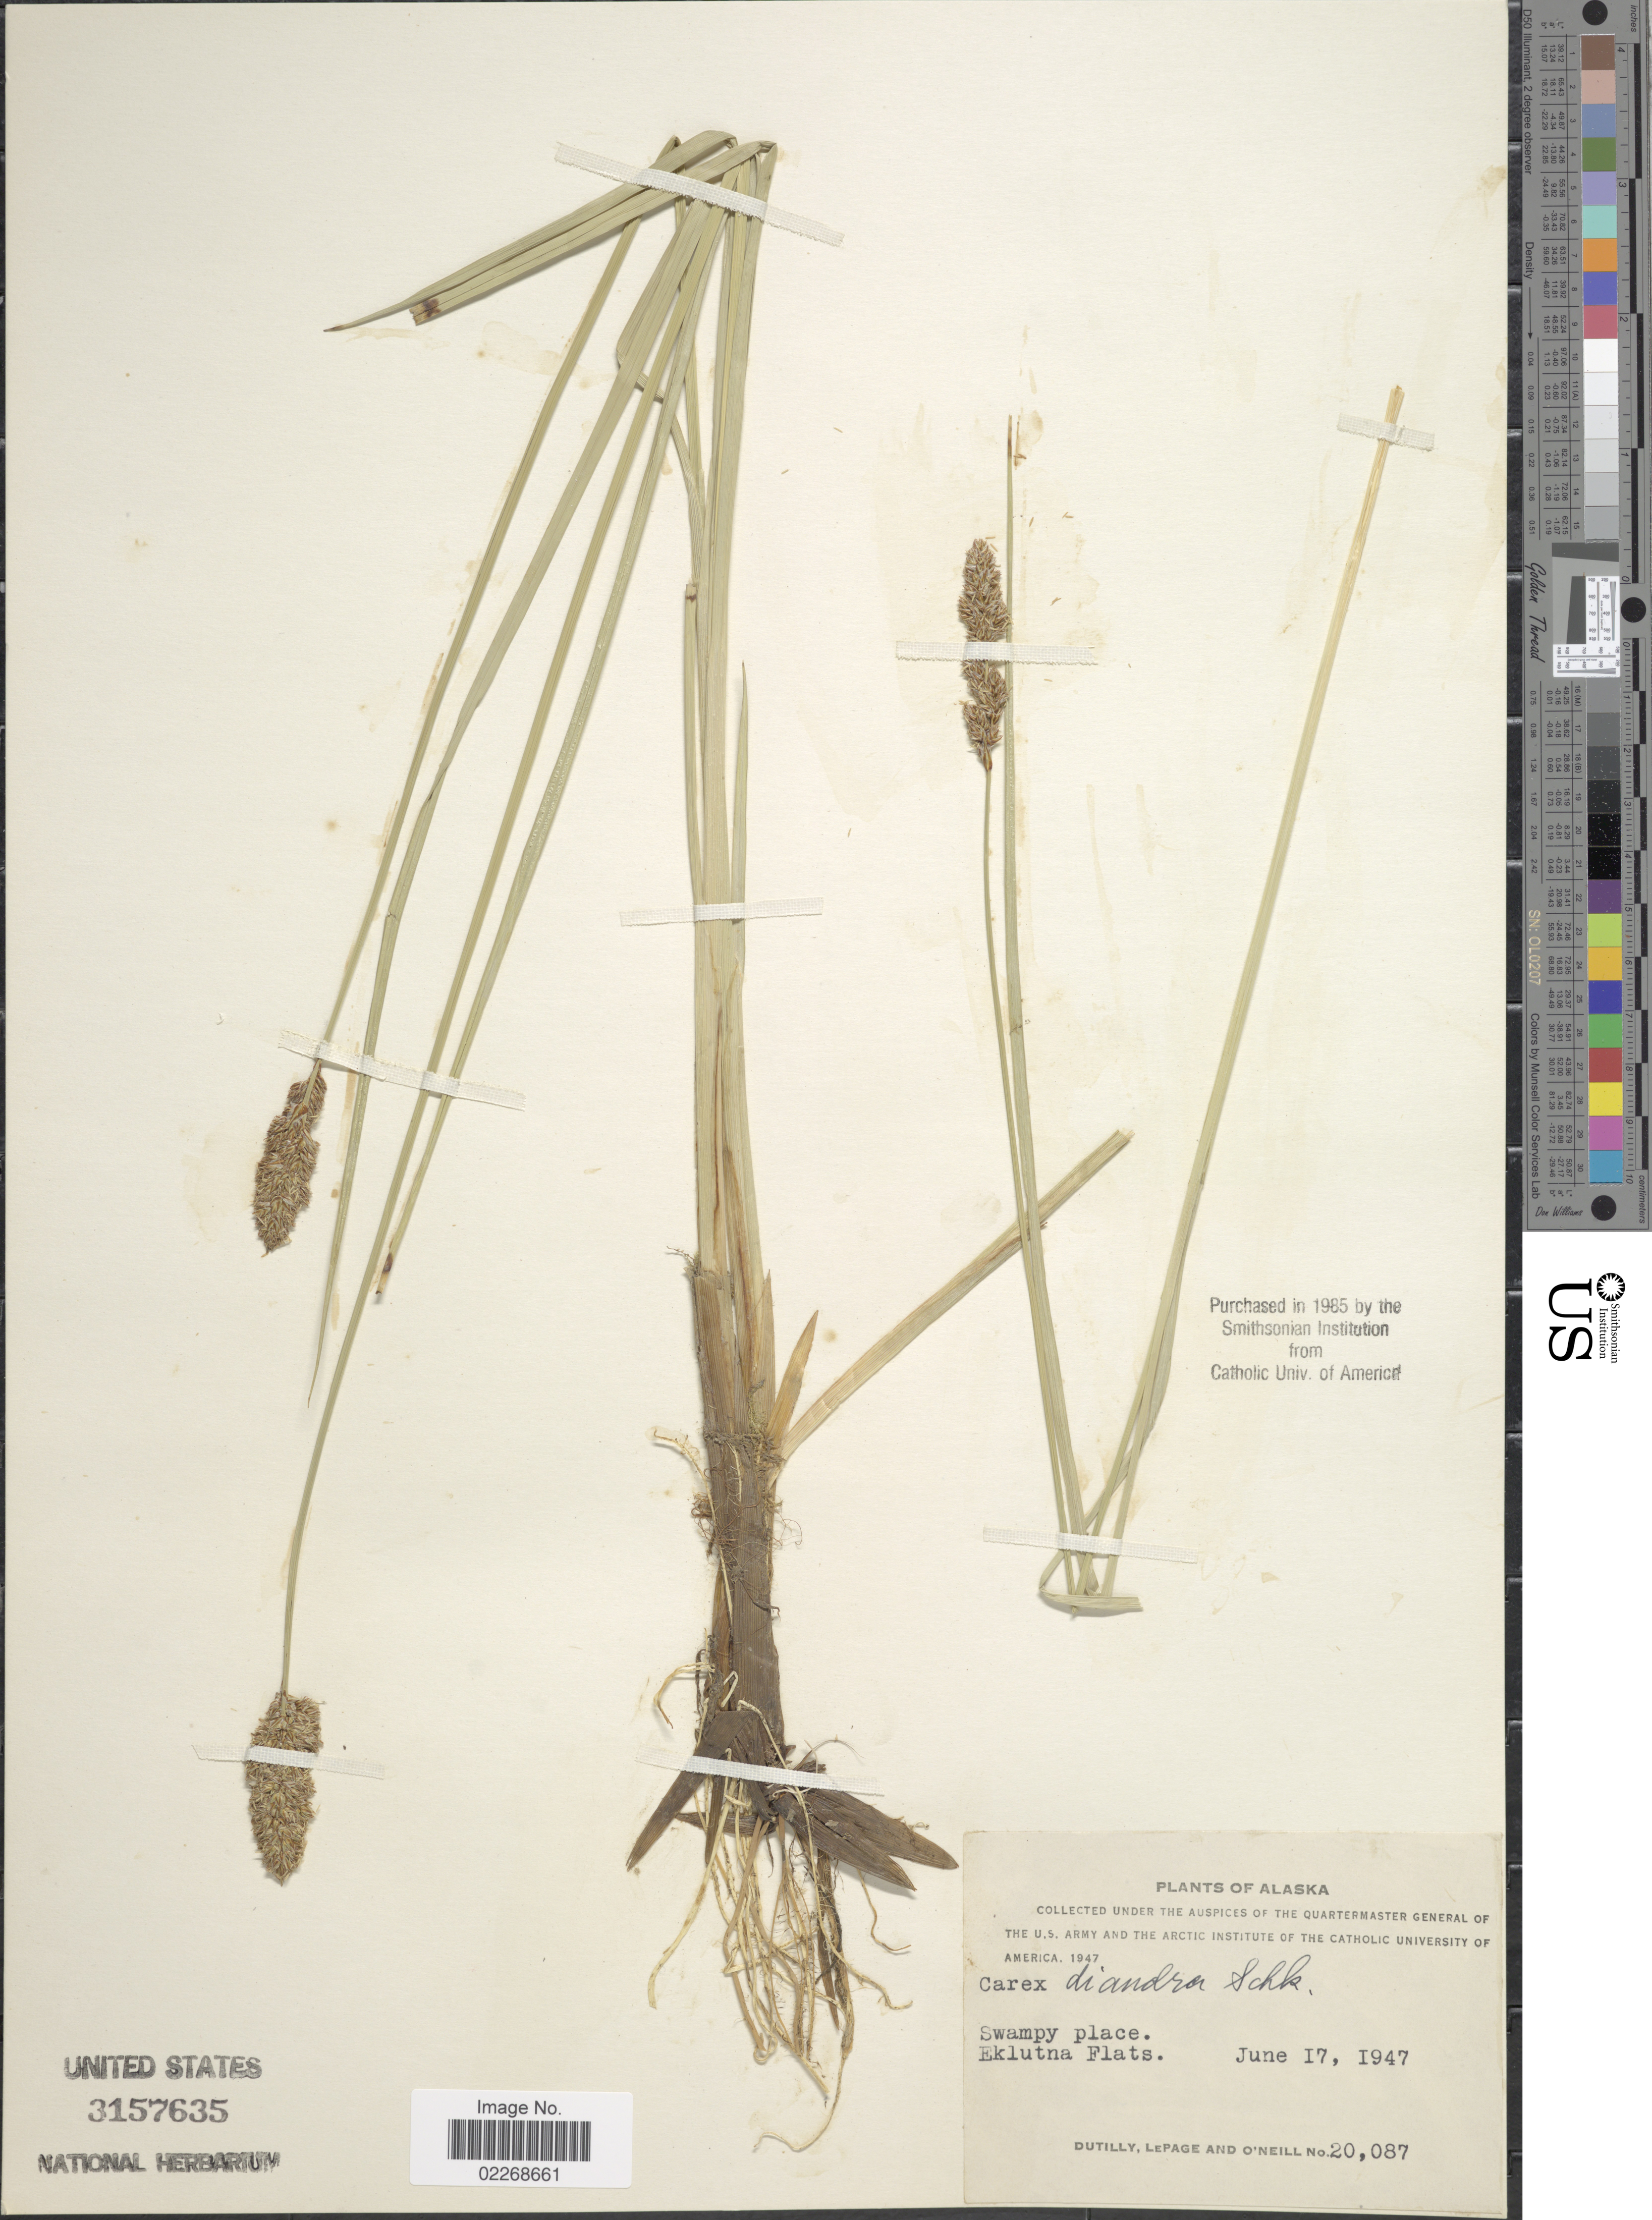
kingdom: Plantae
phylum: Tracheophyta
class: Liliopsida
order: Poales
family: Cyperaceae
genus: Carex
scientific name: Carex diandra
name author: Schrank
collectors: -. Dutilly, -. LePage & -. O'Neill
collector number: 20087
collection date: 1947-06-17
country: United States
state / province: Alaska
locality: Eklutna Flats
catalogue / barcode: US 3157635